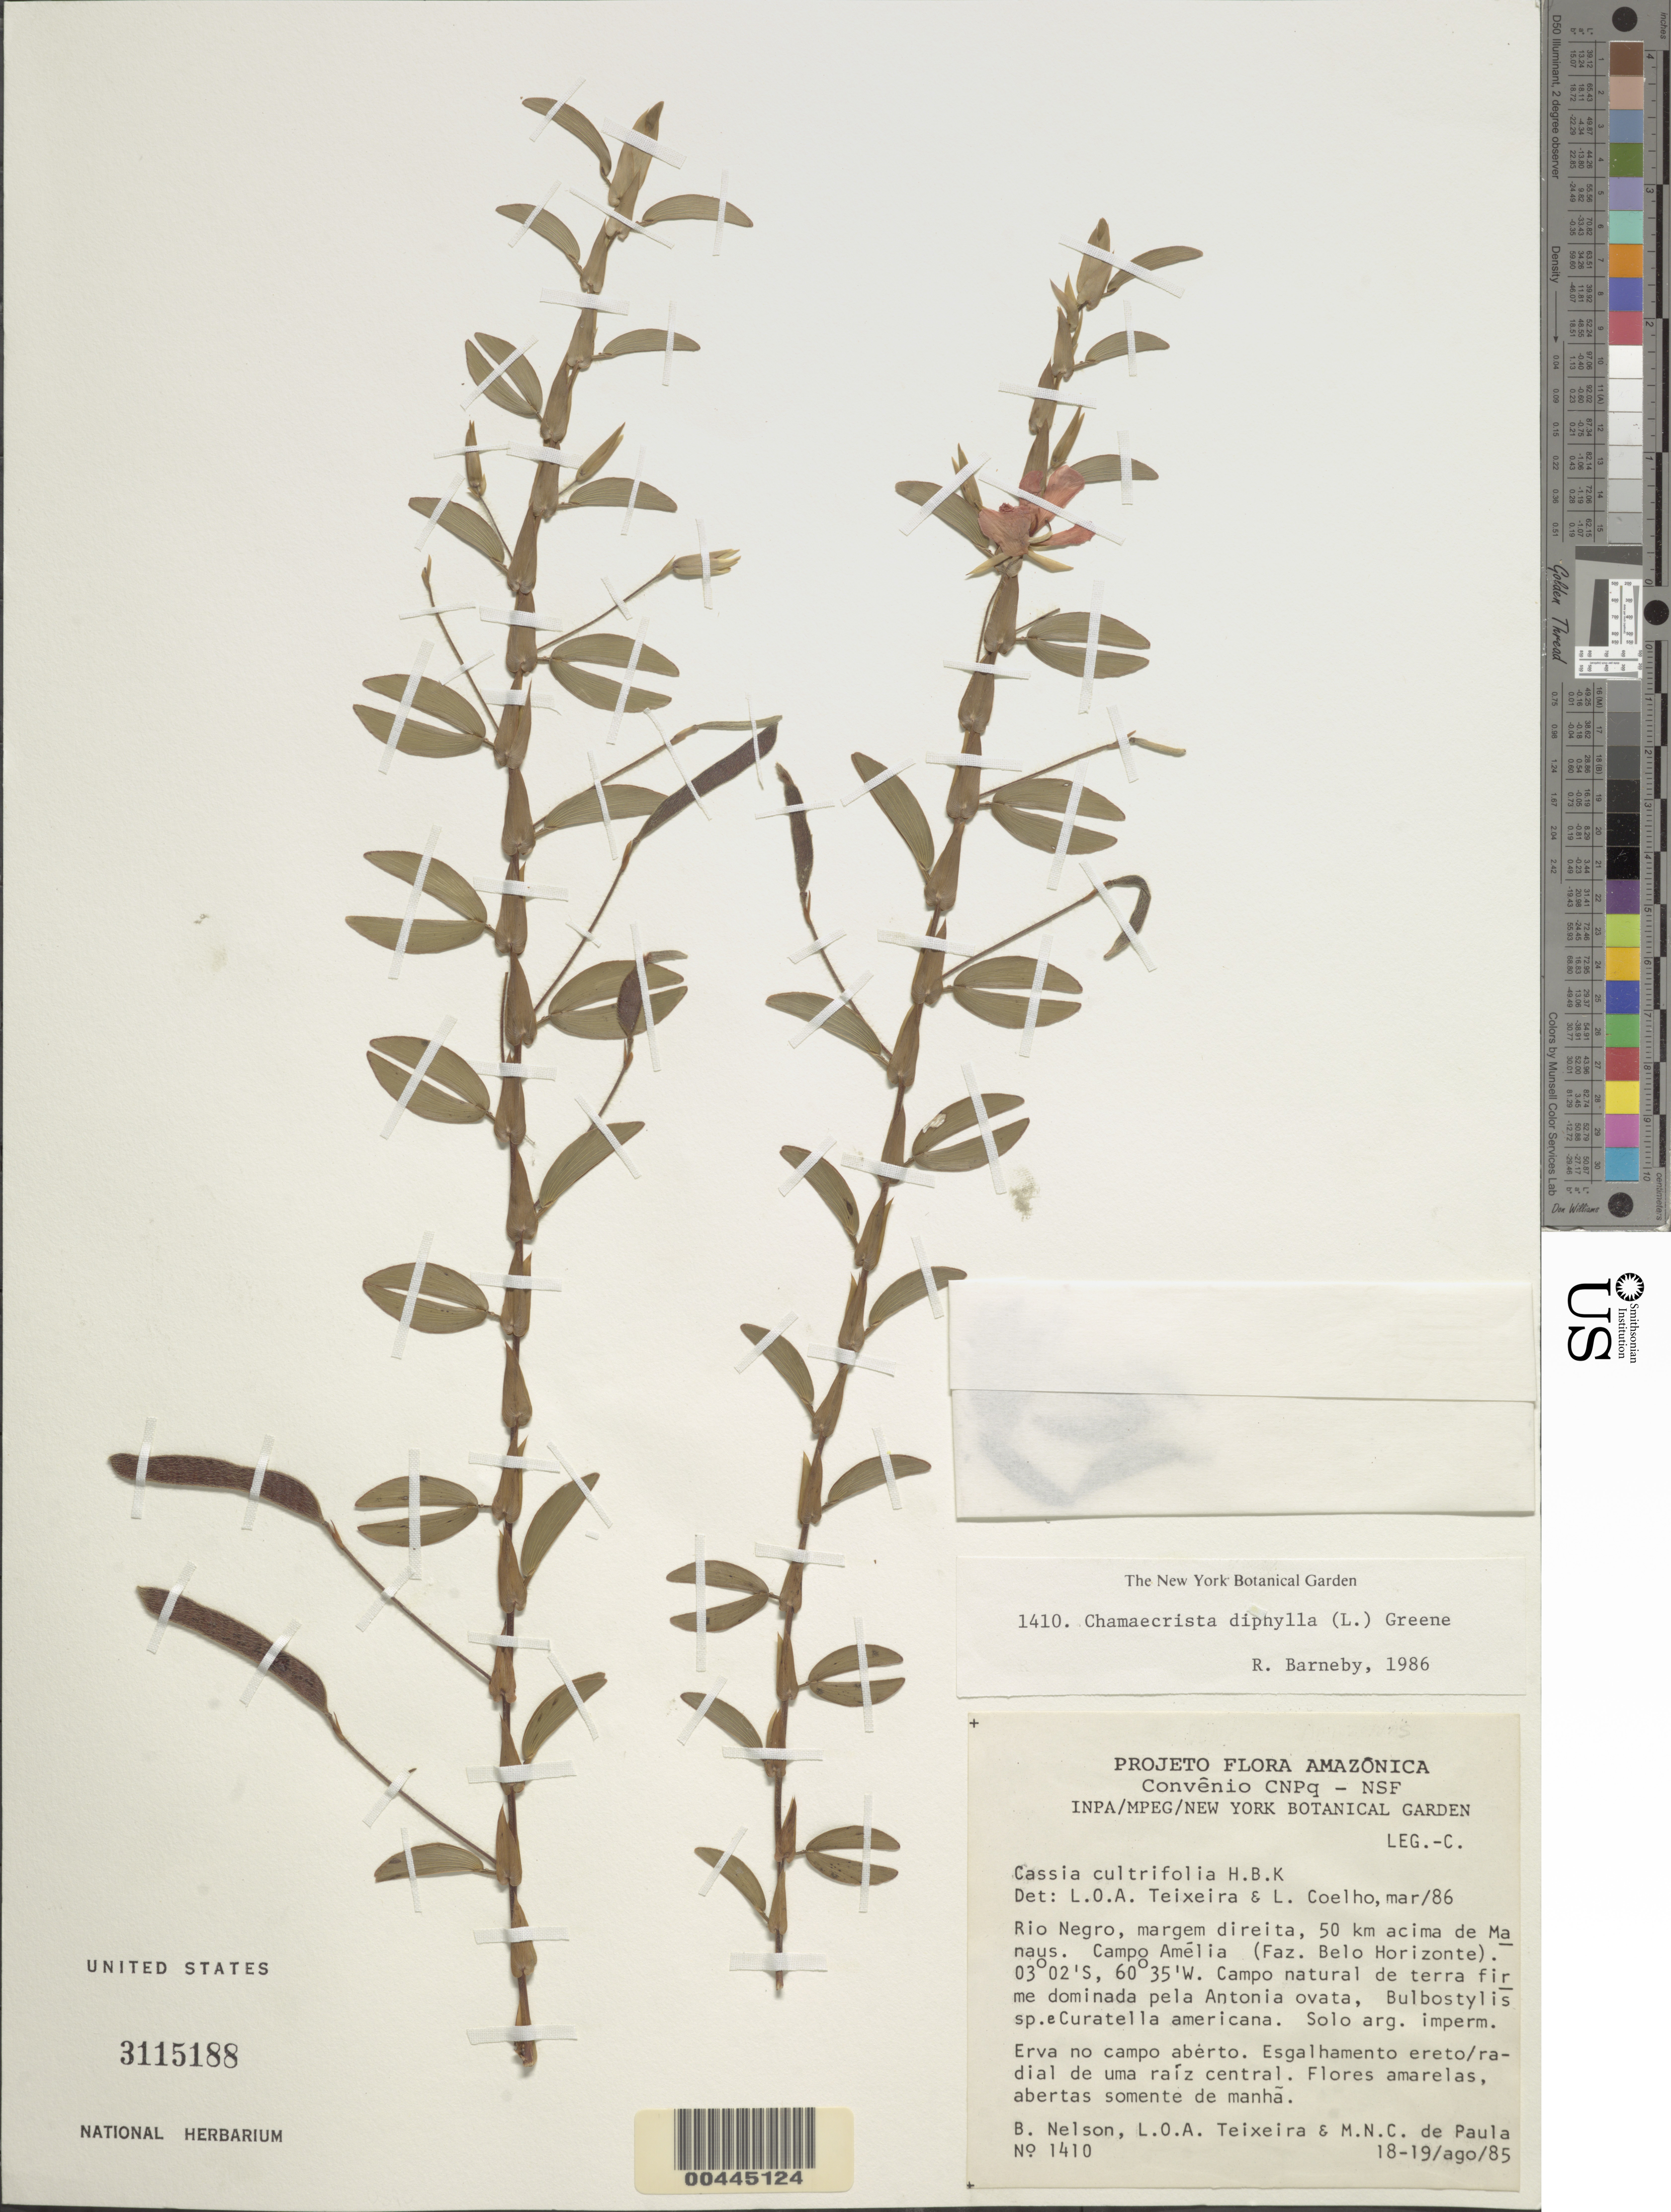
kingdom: Plantae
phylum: Tracheophyta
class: Magnoliopsida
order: Fabales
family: Fabaceae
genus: Chamaecrista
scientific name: Chamaecrista diphylla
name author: (L.) Greene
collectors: B. Nelson, L. O. A. Teixeira & M. N. Paula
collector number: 1410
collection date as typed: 18 Aug 1985 to 19 Aug 1985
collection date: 1985-08-18/1985-08-19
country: Venezuela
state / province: Amazonas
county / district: Rio Negro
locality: Manaus, camp amelia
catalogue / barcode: US 3115188